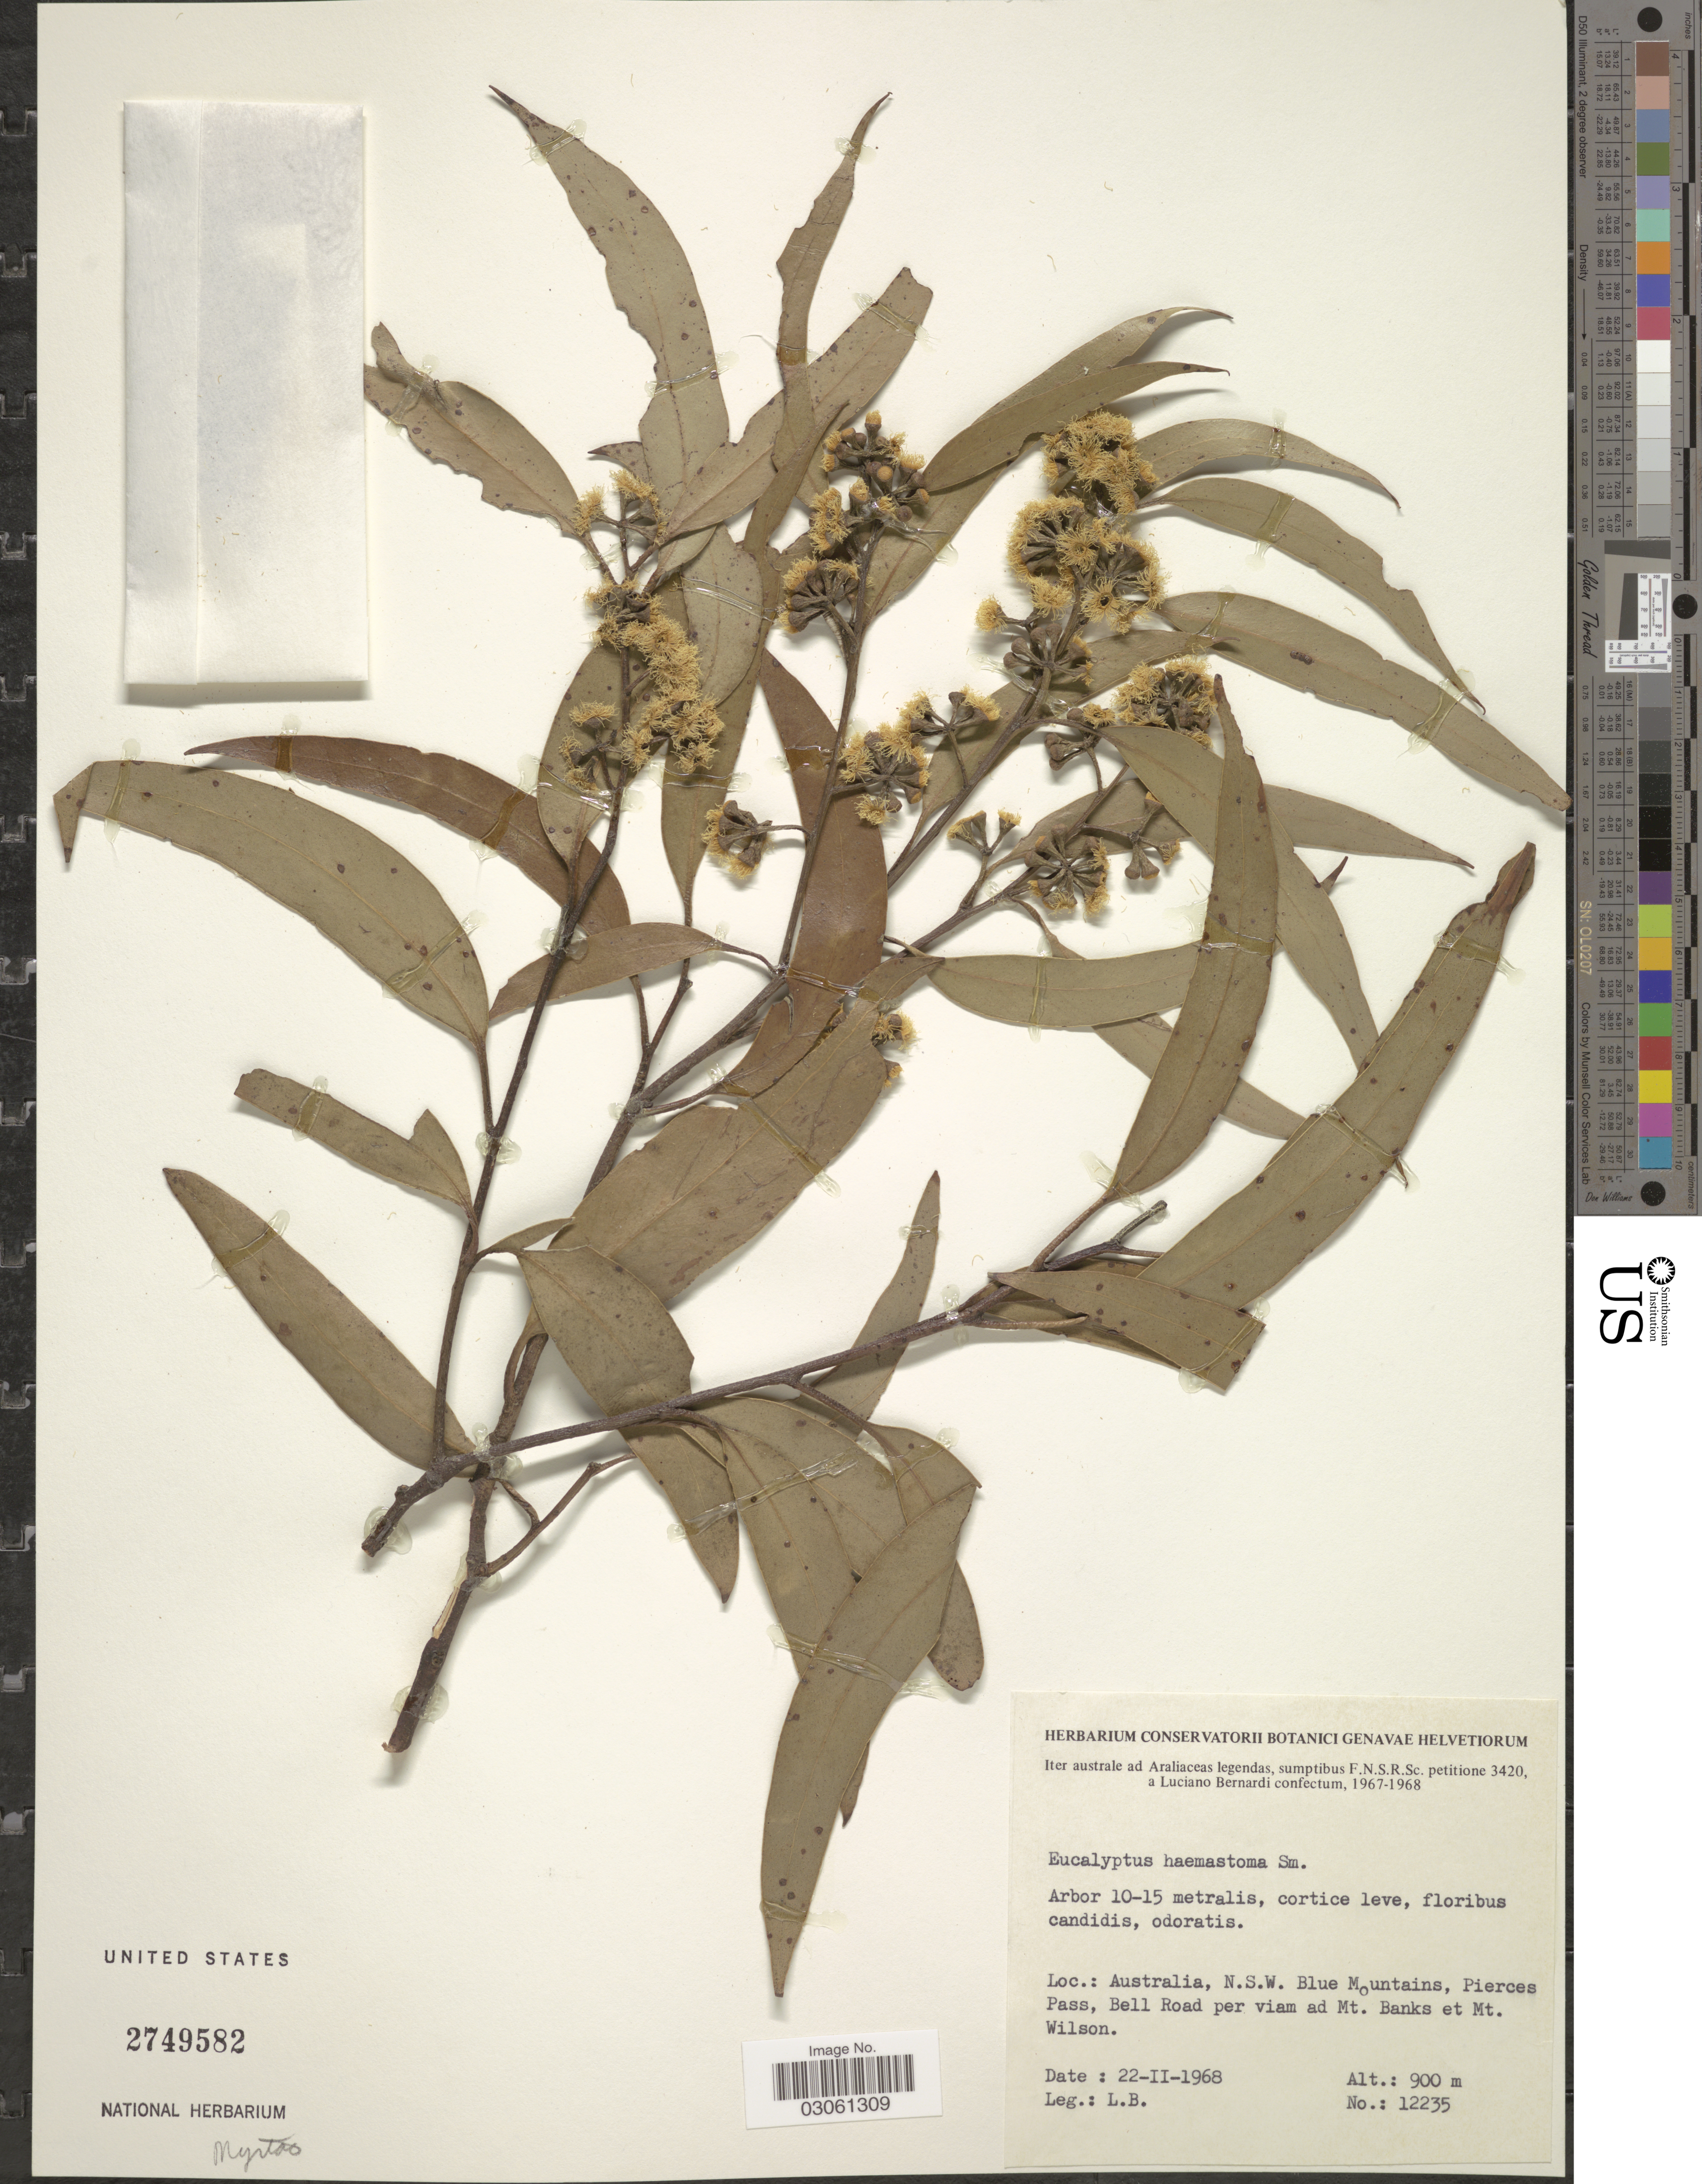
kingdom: Plantae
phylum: Tracheophyta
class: Magnoliopsida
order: Myrtales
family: Myrtaceae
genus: Eucalyptus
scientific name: Eucalyptus haemastoma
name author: Sm.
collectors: L. Bernardi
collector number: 12235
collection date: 1968-02-22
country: Australia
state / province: New South Wales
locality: N.S.W. Blue Mountains, Pierces Pass, Bell Road per viam ad Mt. Banks et Mt. Wilson.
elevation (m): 900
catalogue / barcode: US 2749582